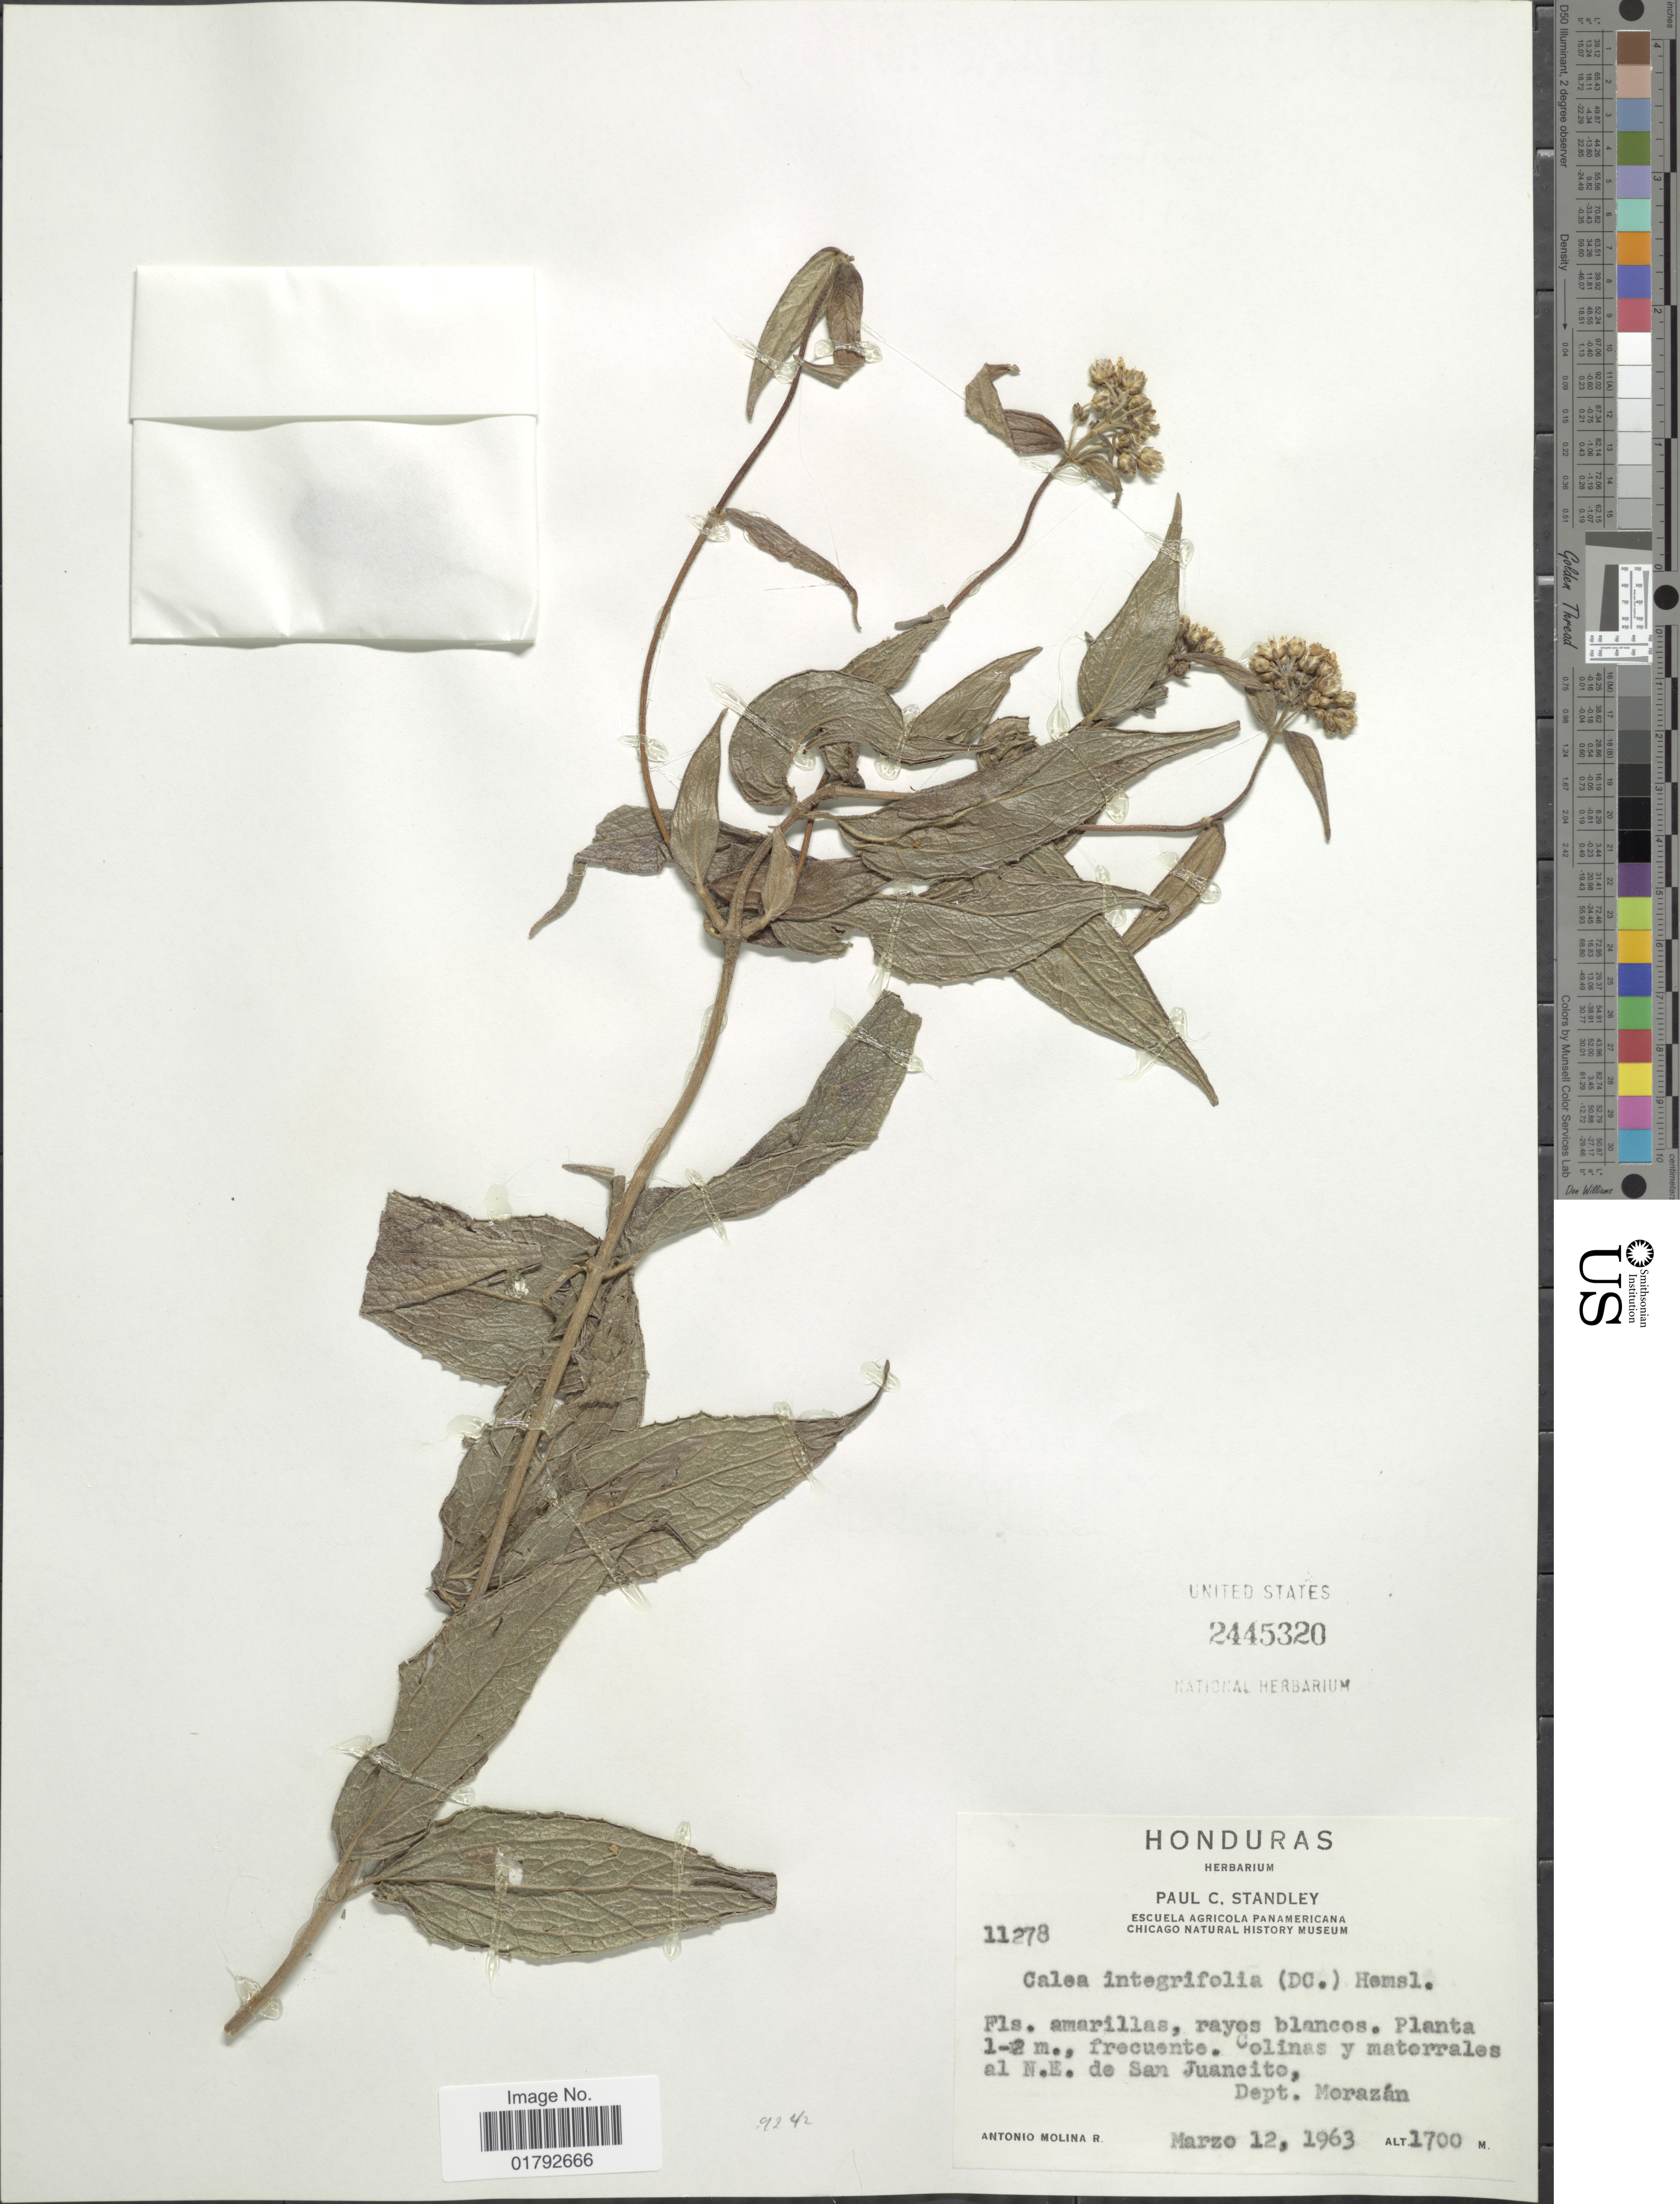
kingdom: Plantae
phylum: Tracheophyta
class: Magnoliopsida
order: Asterales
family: Asteraceae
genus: Alloispermum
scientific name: Alloispermum integrifolium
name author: (DC.) H. Rob.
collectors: A. Molina R.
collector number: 11278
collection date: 1963-03-12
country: Honduras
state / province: Fco. Morazán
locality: Colinas y matorrales al N.E. de San Juancito, Dept. Morazan.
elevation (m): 1700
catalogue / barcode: US 2445320